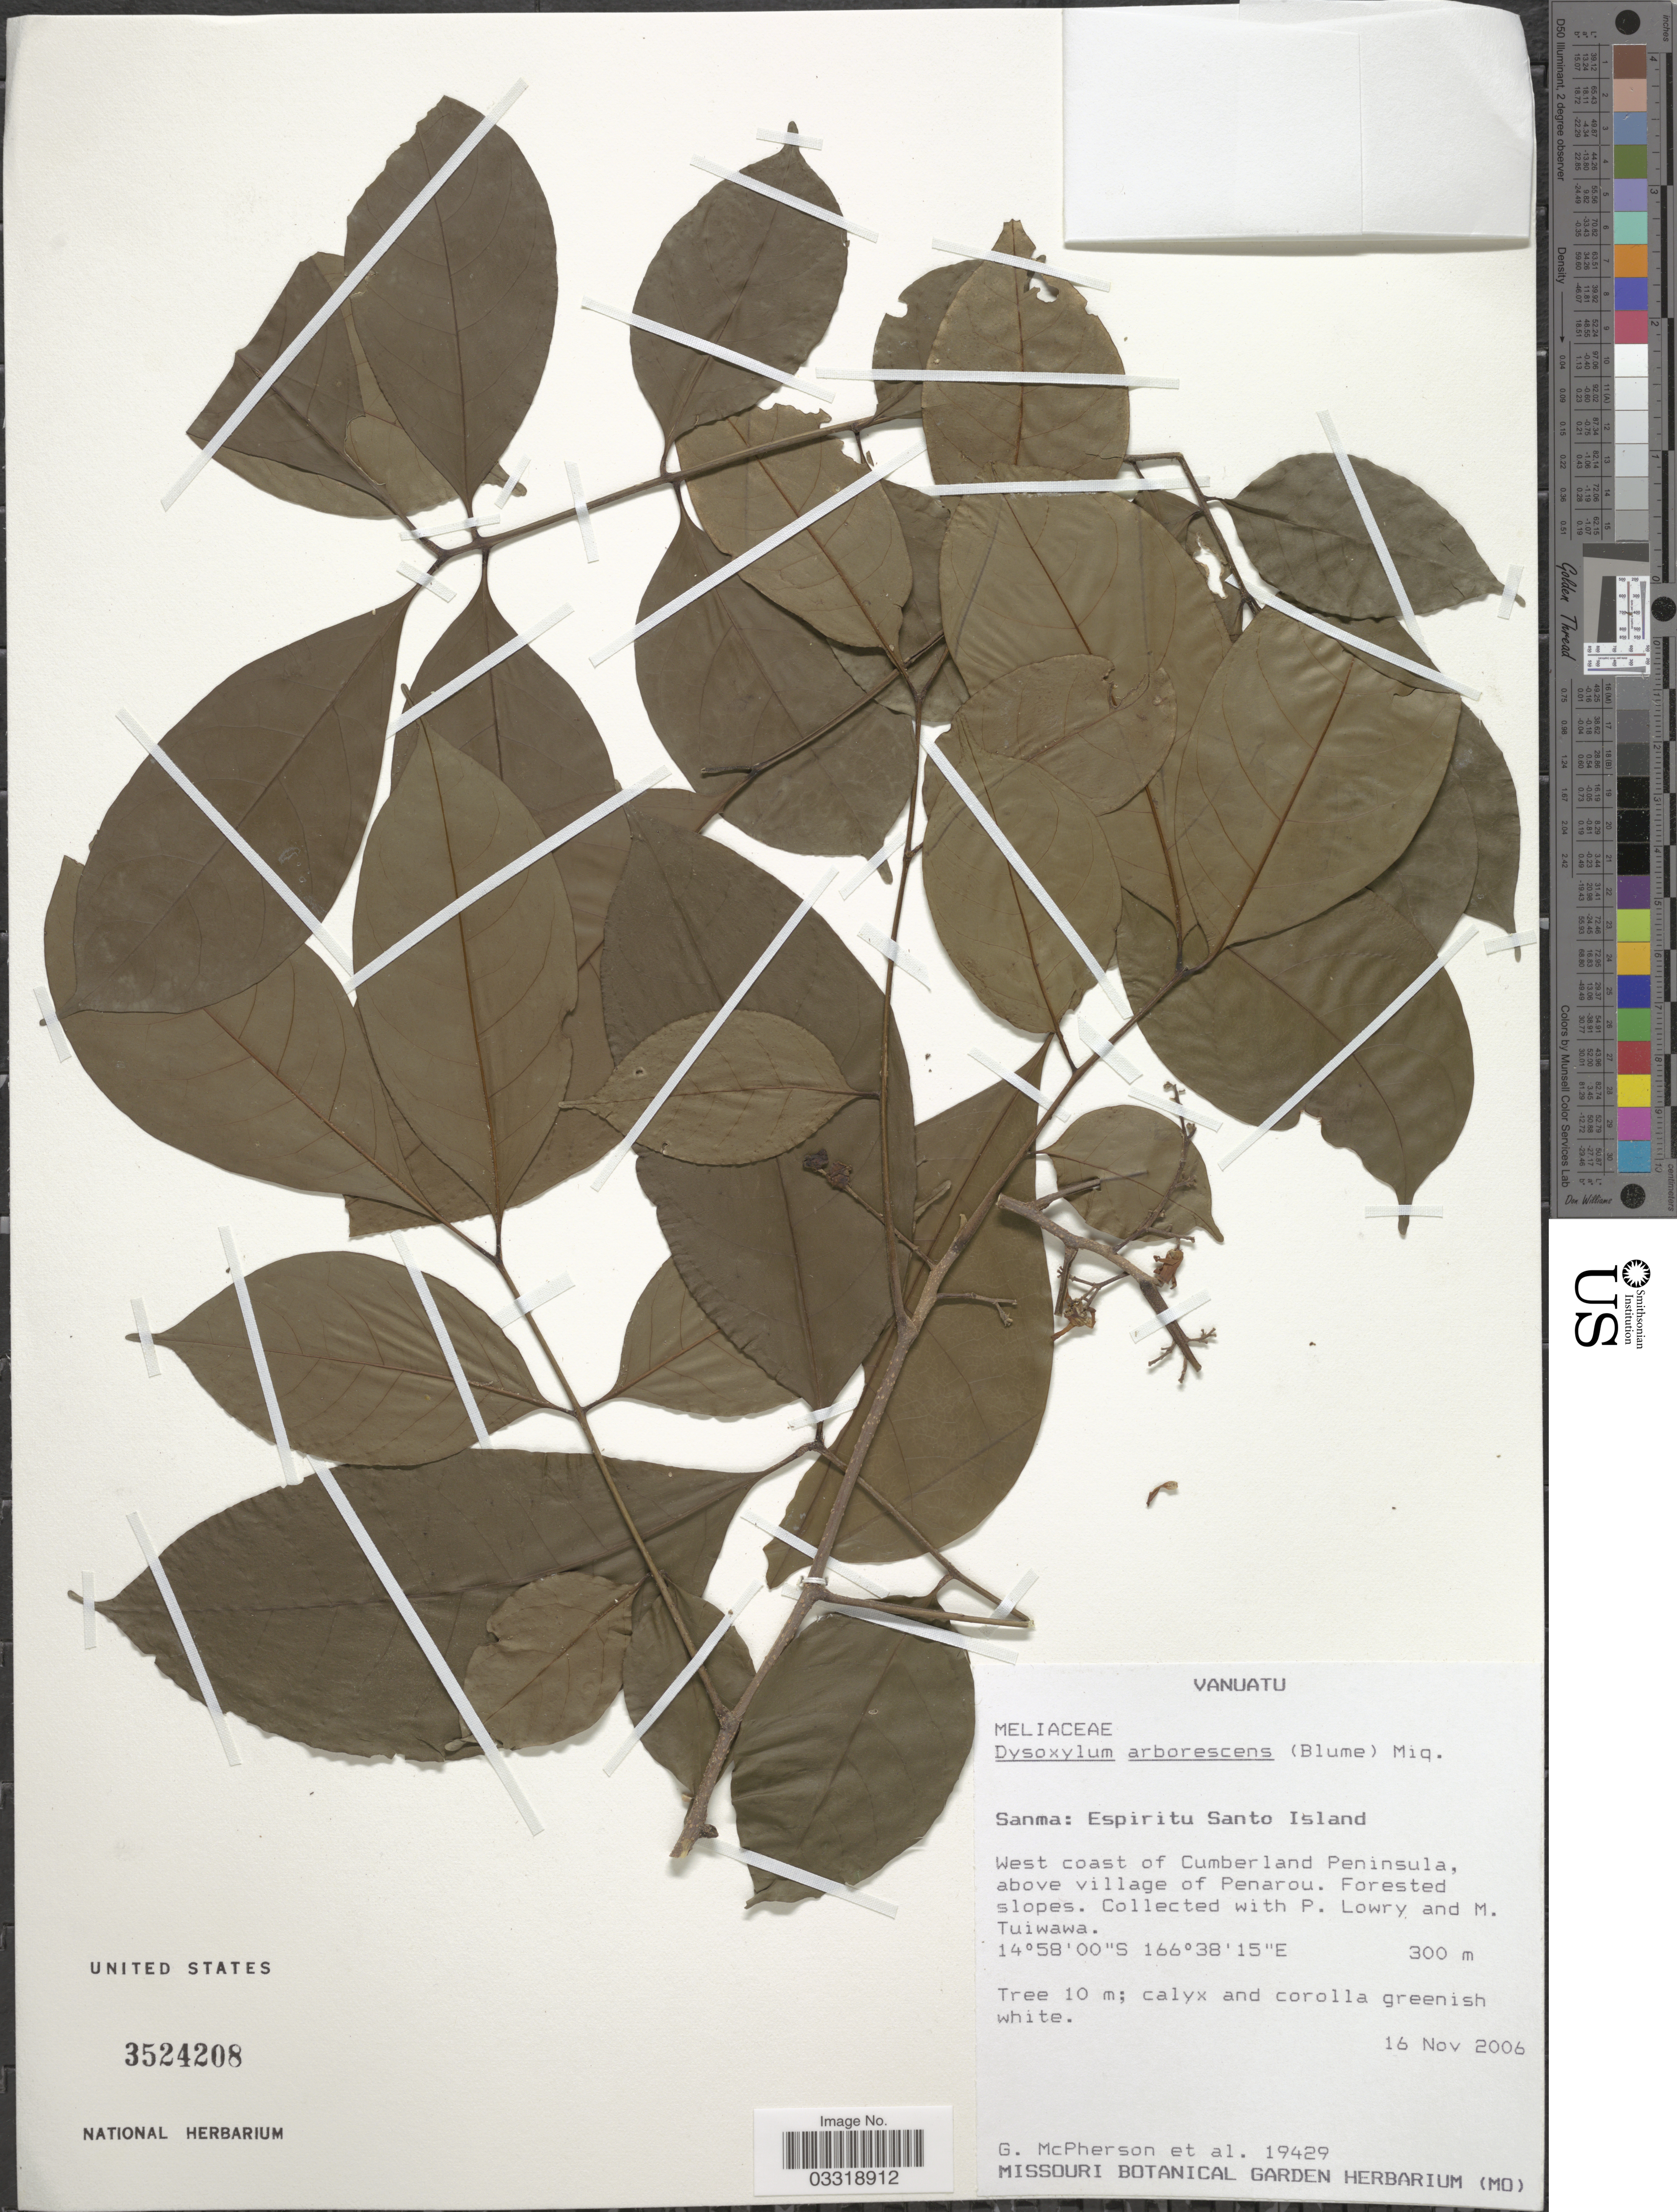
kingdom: Plantae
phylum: Tracheophyta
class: Magnoliopsida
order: Sapindales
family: Meliaceae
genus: Goniocheton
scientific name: Goniocheton arborescens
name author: Blume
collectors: G. McPherson, P. Lowry & M. Tuiwawa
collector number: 19429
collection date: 2006-11-16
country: Vanuatu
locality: Sanma: Espiritu Santo Island. West coast of Cumberland Peninsula, above village of Penarou.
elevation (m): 300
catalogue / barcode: US 3524208